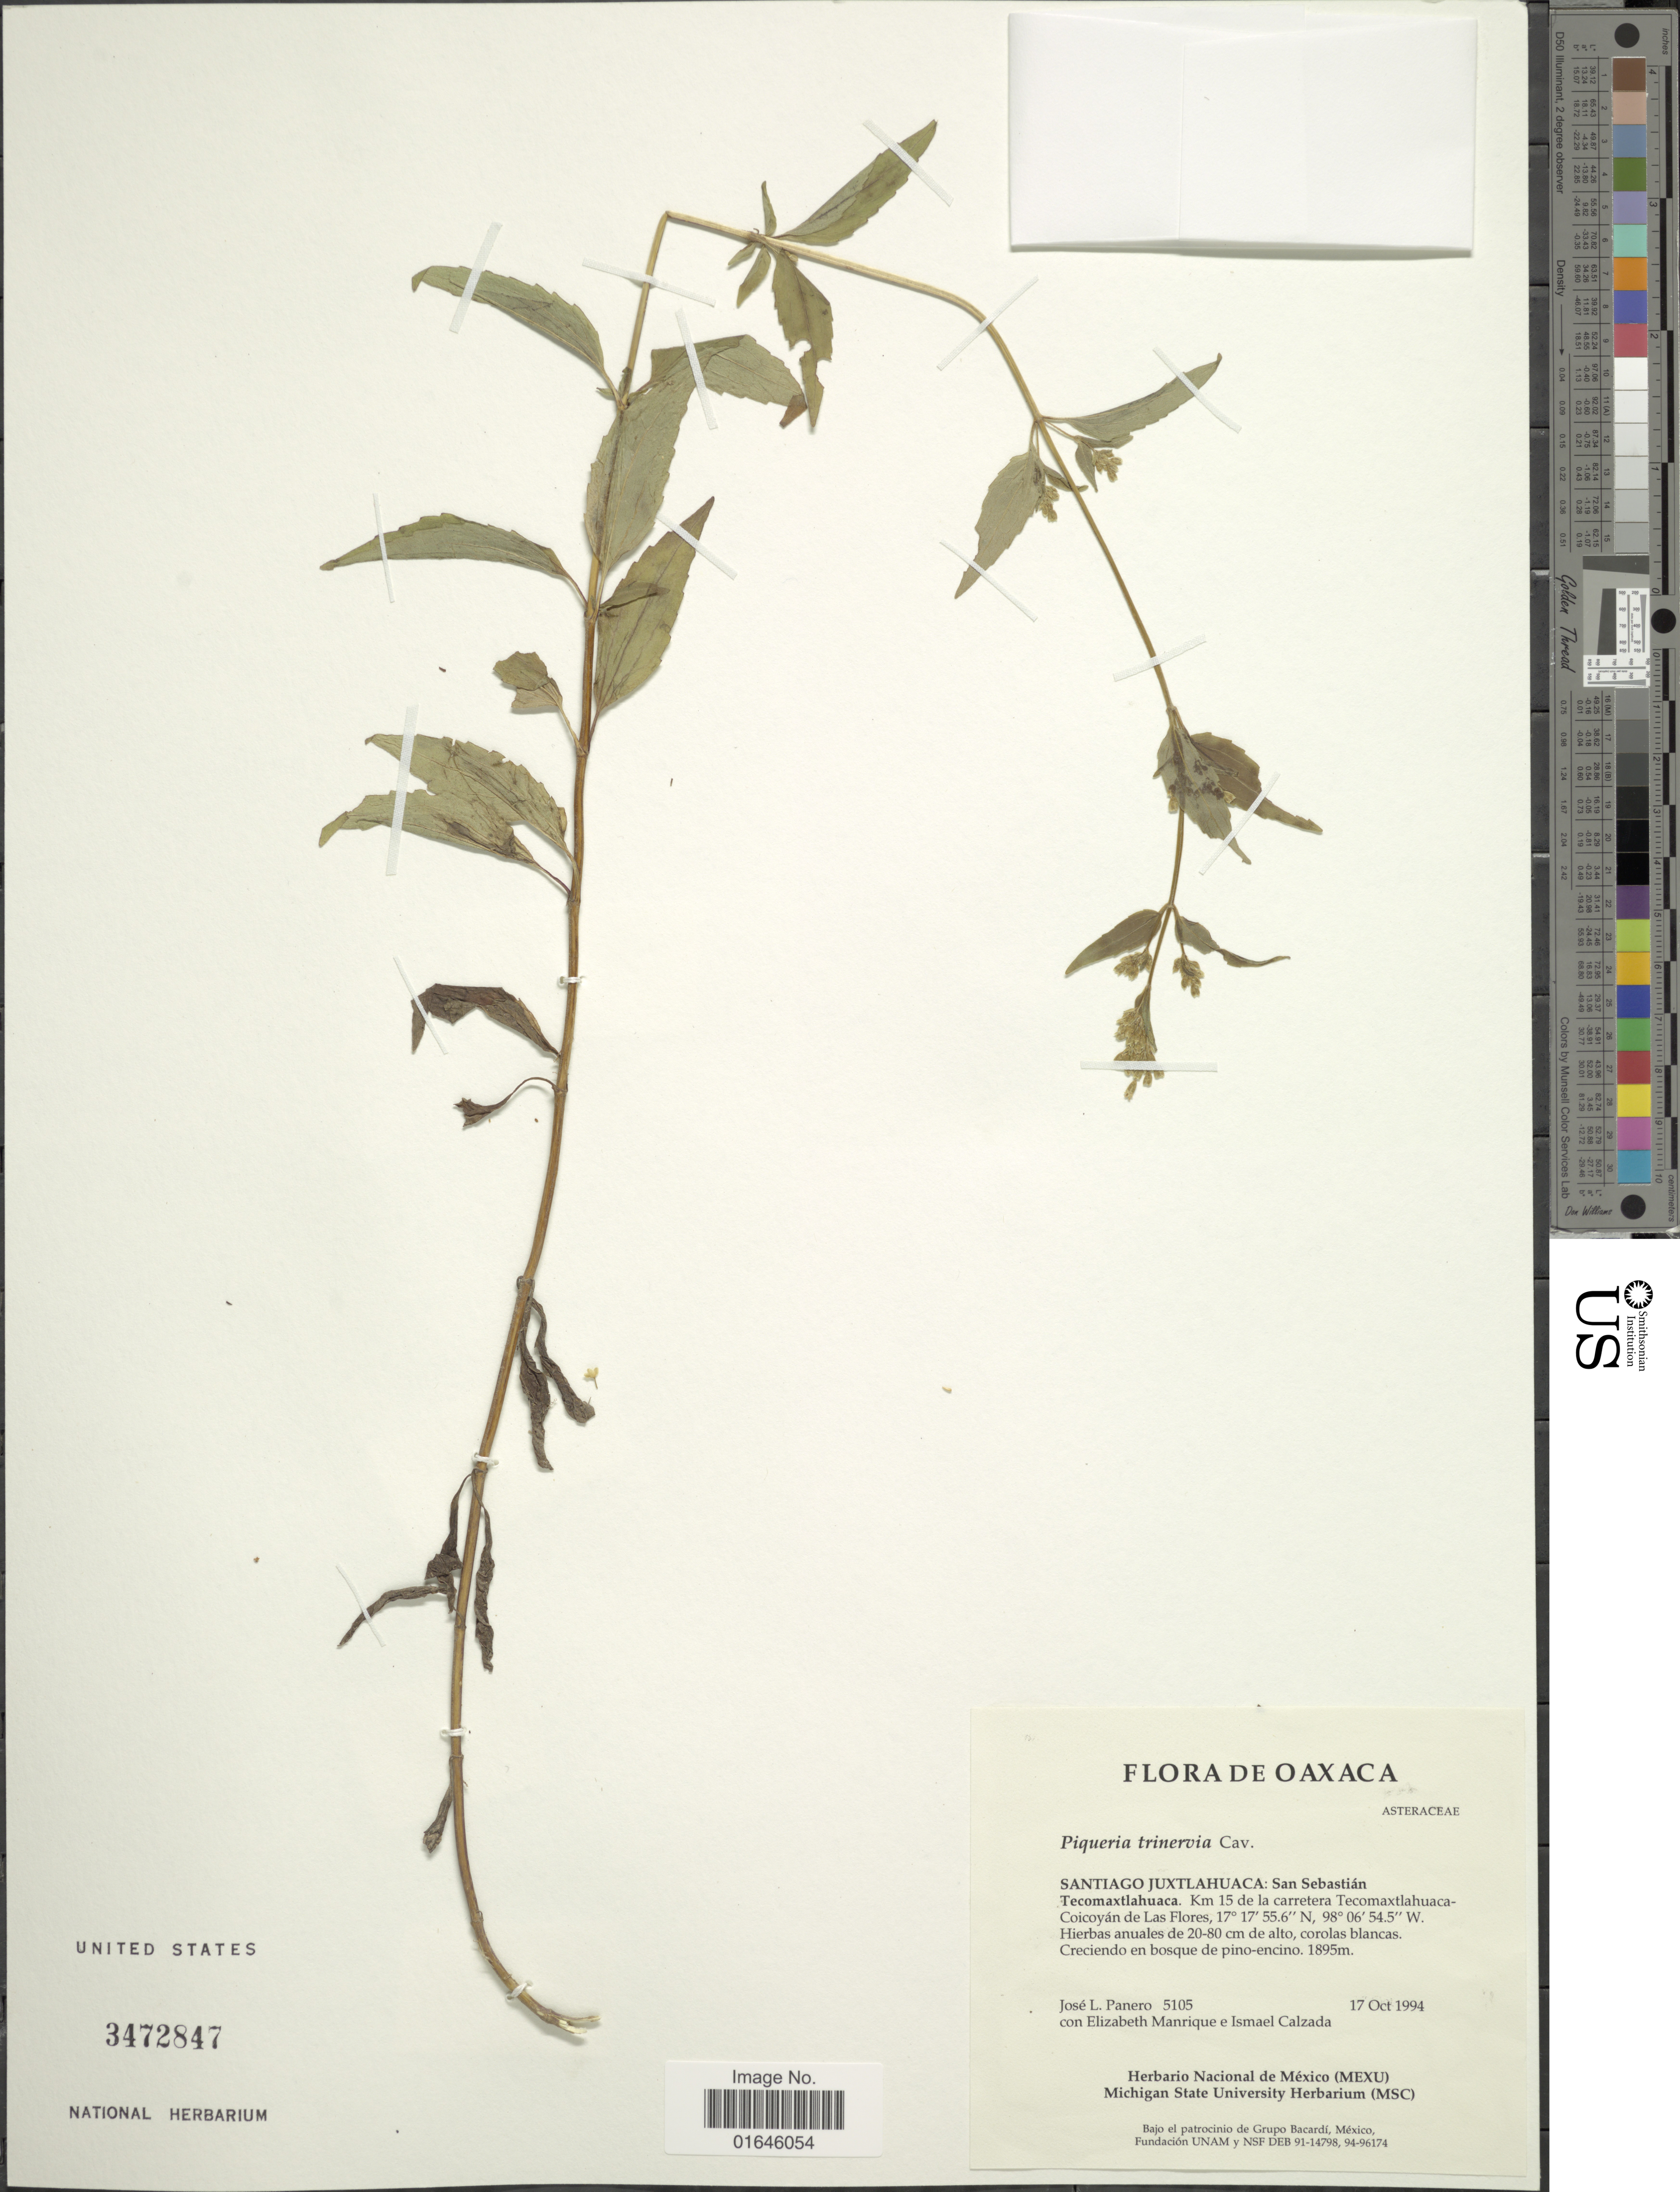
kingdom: Plantae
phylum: Tracheophyta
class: Magnoliopsida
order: Asterales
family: Asteraceae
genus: Piqueria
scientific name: Piqueria trinervia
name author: Cav.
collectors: J. Panero E., E. Manrique & I. Calzada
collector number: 5105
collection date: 1994-10-17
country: Mexico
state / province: Oaxaca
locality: Santiago Juxtlahuaca: San Sebastian, Tecomaxtlahuaca, Km 15 de la carretera Tecomaxtlahuaca-Coicoyan de Las Flores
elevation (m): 1895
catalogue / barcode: US 3472847